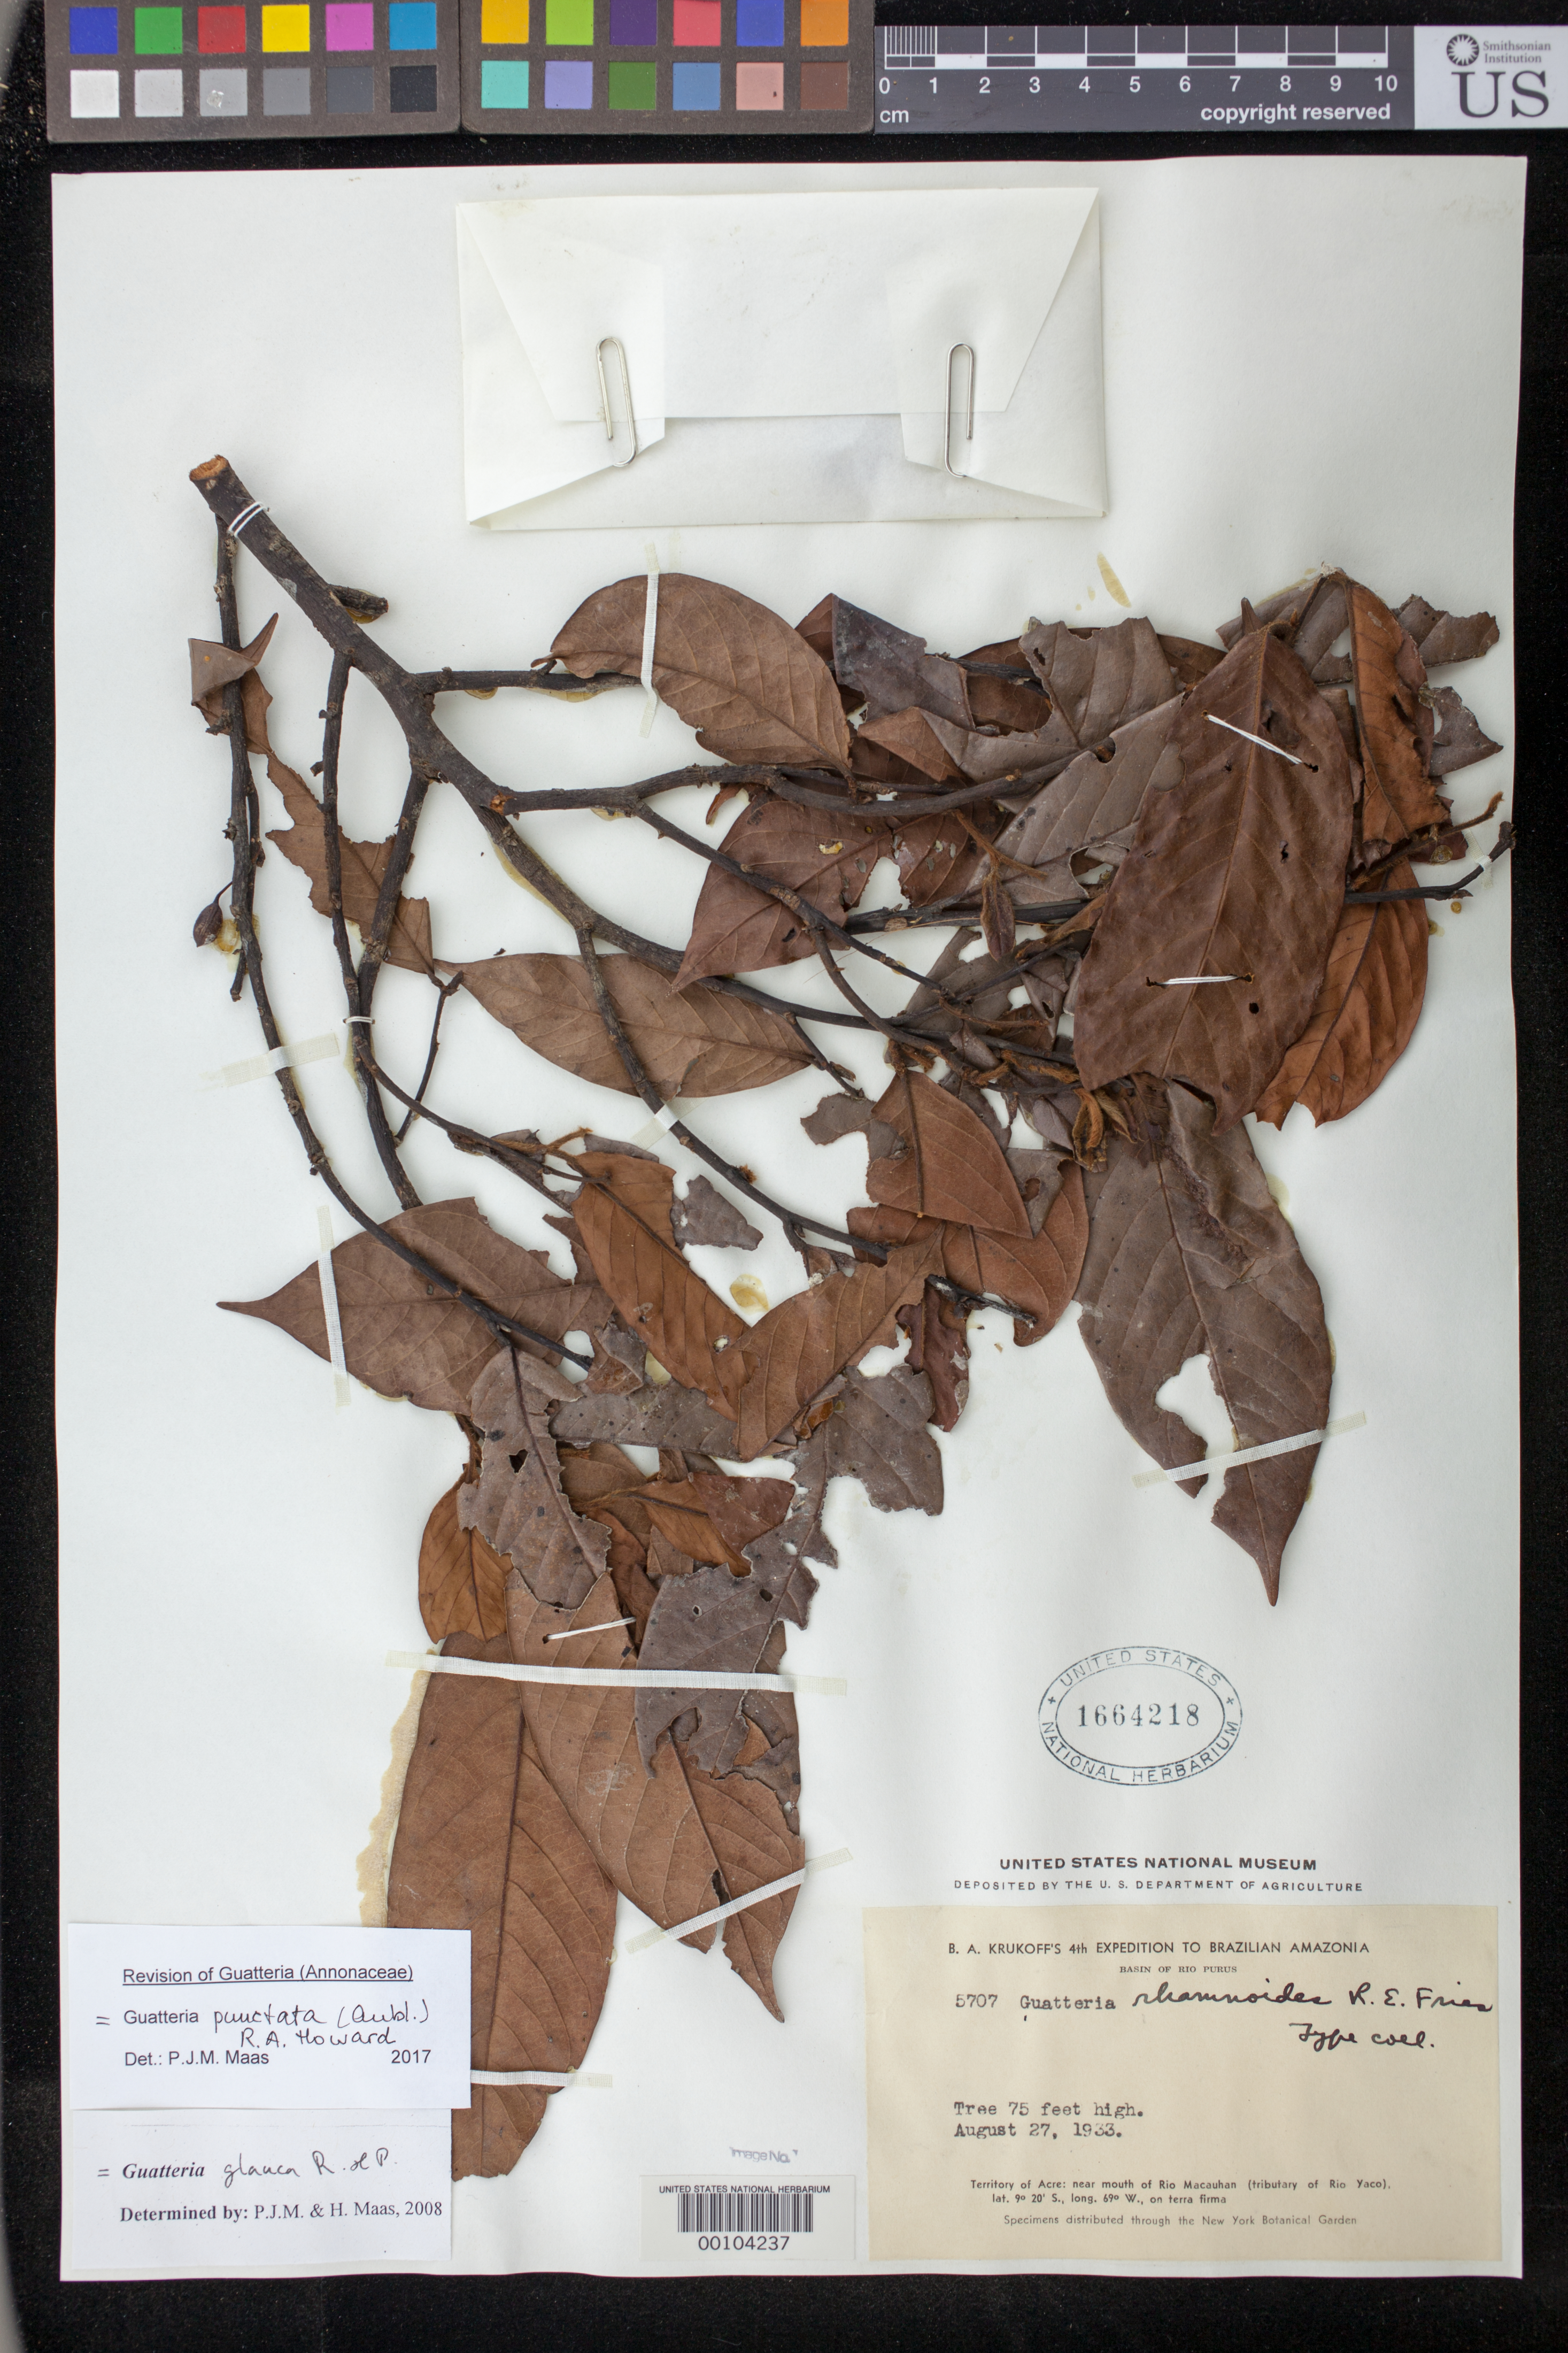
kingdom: Plantae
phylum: Tracheophyta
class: Magnoliopsida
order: Magnoliales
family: Annonaceae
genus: Guatteria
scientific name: Guatteria rhamnoides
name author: R.E. Fr.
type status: Isotype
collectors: B. A. Krukoff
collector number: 5707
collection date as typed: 27 Aug 1933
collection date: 1933-08-27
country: Brazil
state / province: Acre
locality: Basin of Rio Purus, near mouth of Rio Macauhan, tributary of Rio Yaco.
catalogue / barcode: US 1664218